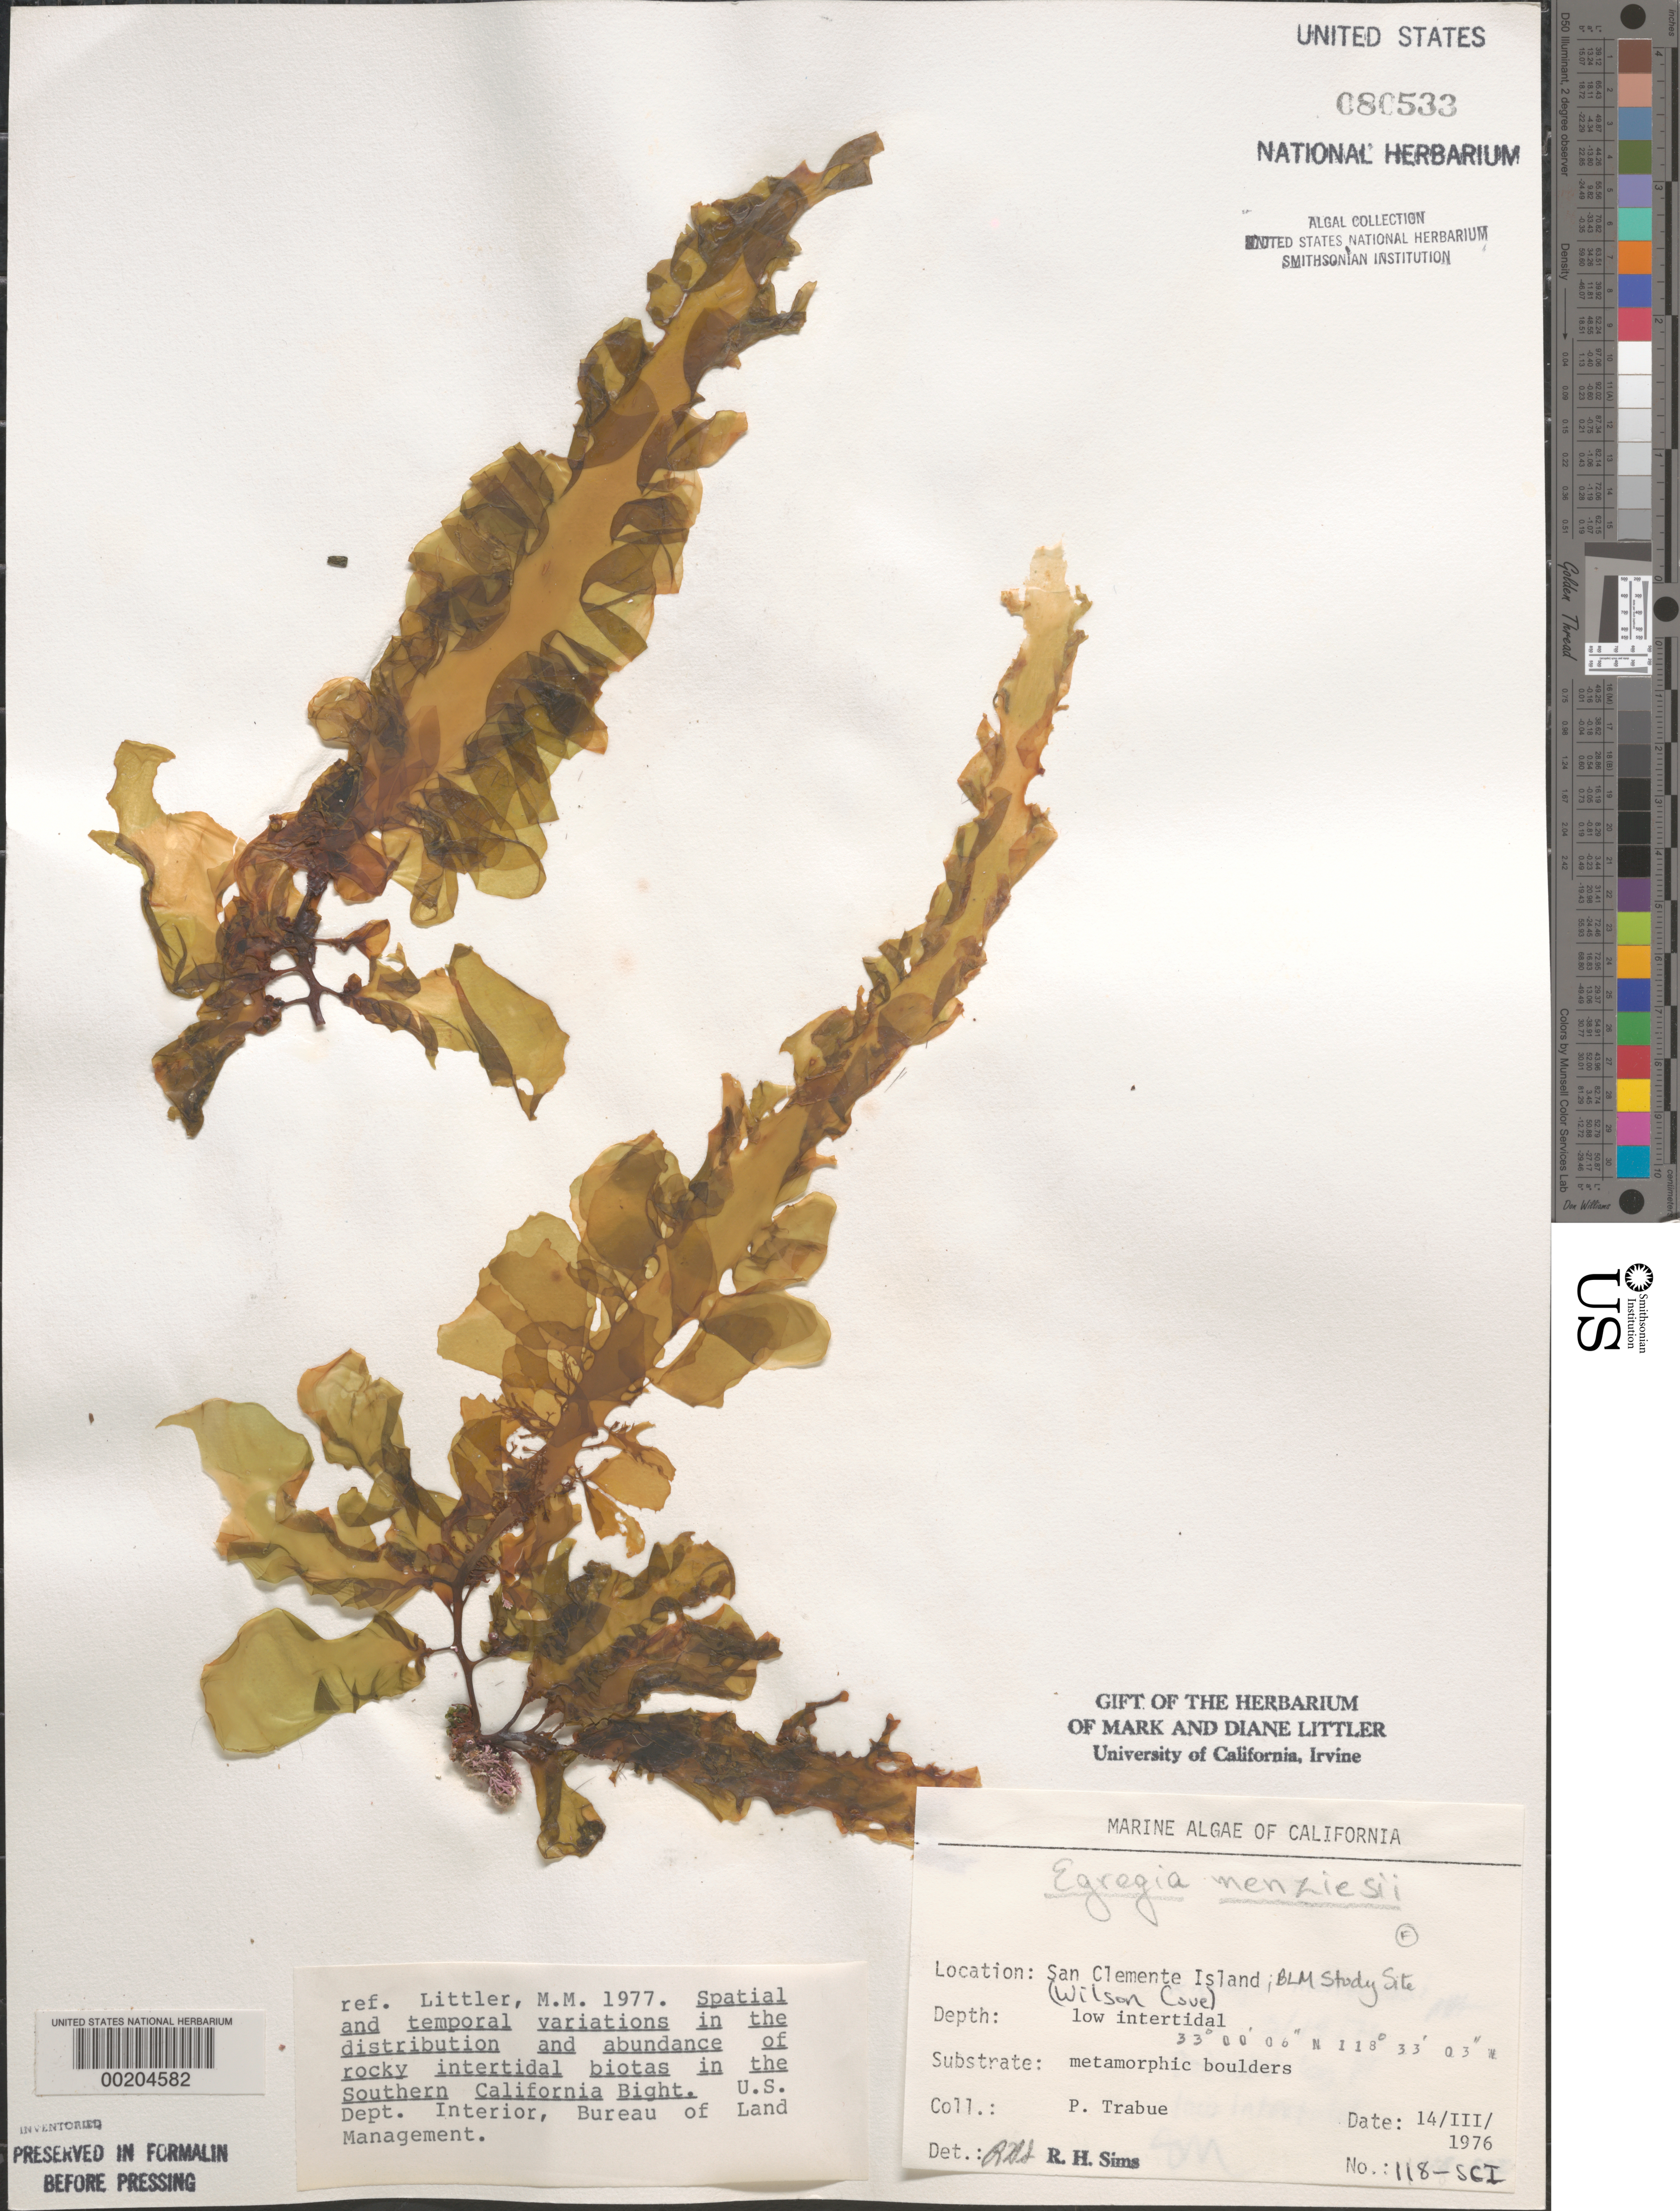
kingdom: Chromista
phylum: Ochrophyta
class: Phaeophyceae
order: Laminariales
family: Lessoniaceae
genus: Egregia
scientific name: Egregia menziesii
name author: (Turner) Aresch.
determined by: Sims, Robert H.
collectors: P. J. Trabue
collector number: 118-sci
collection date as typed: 14 Mar 1976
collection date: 1976-03-14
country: United States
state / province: California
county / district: Los Angeles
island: San Clemente Island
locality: Wilson Cove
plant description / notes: BLM-SOCALBIGHT Rocky Intertidal Survey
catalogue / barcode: US 80533